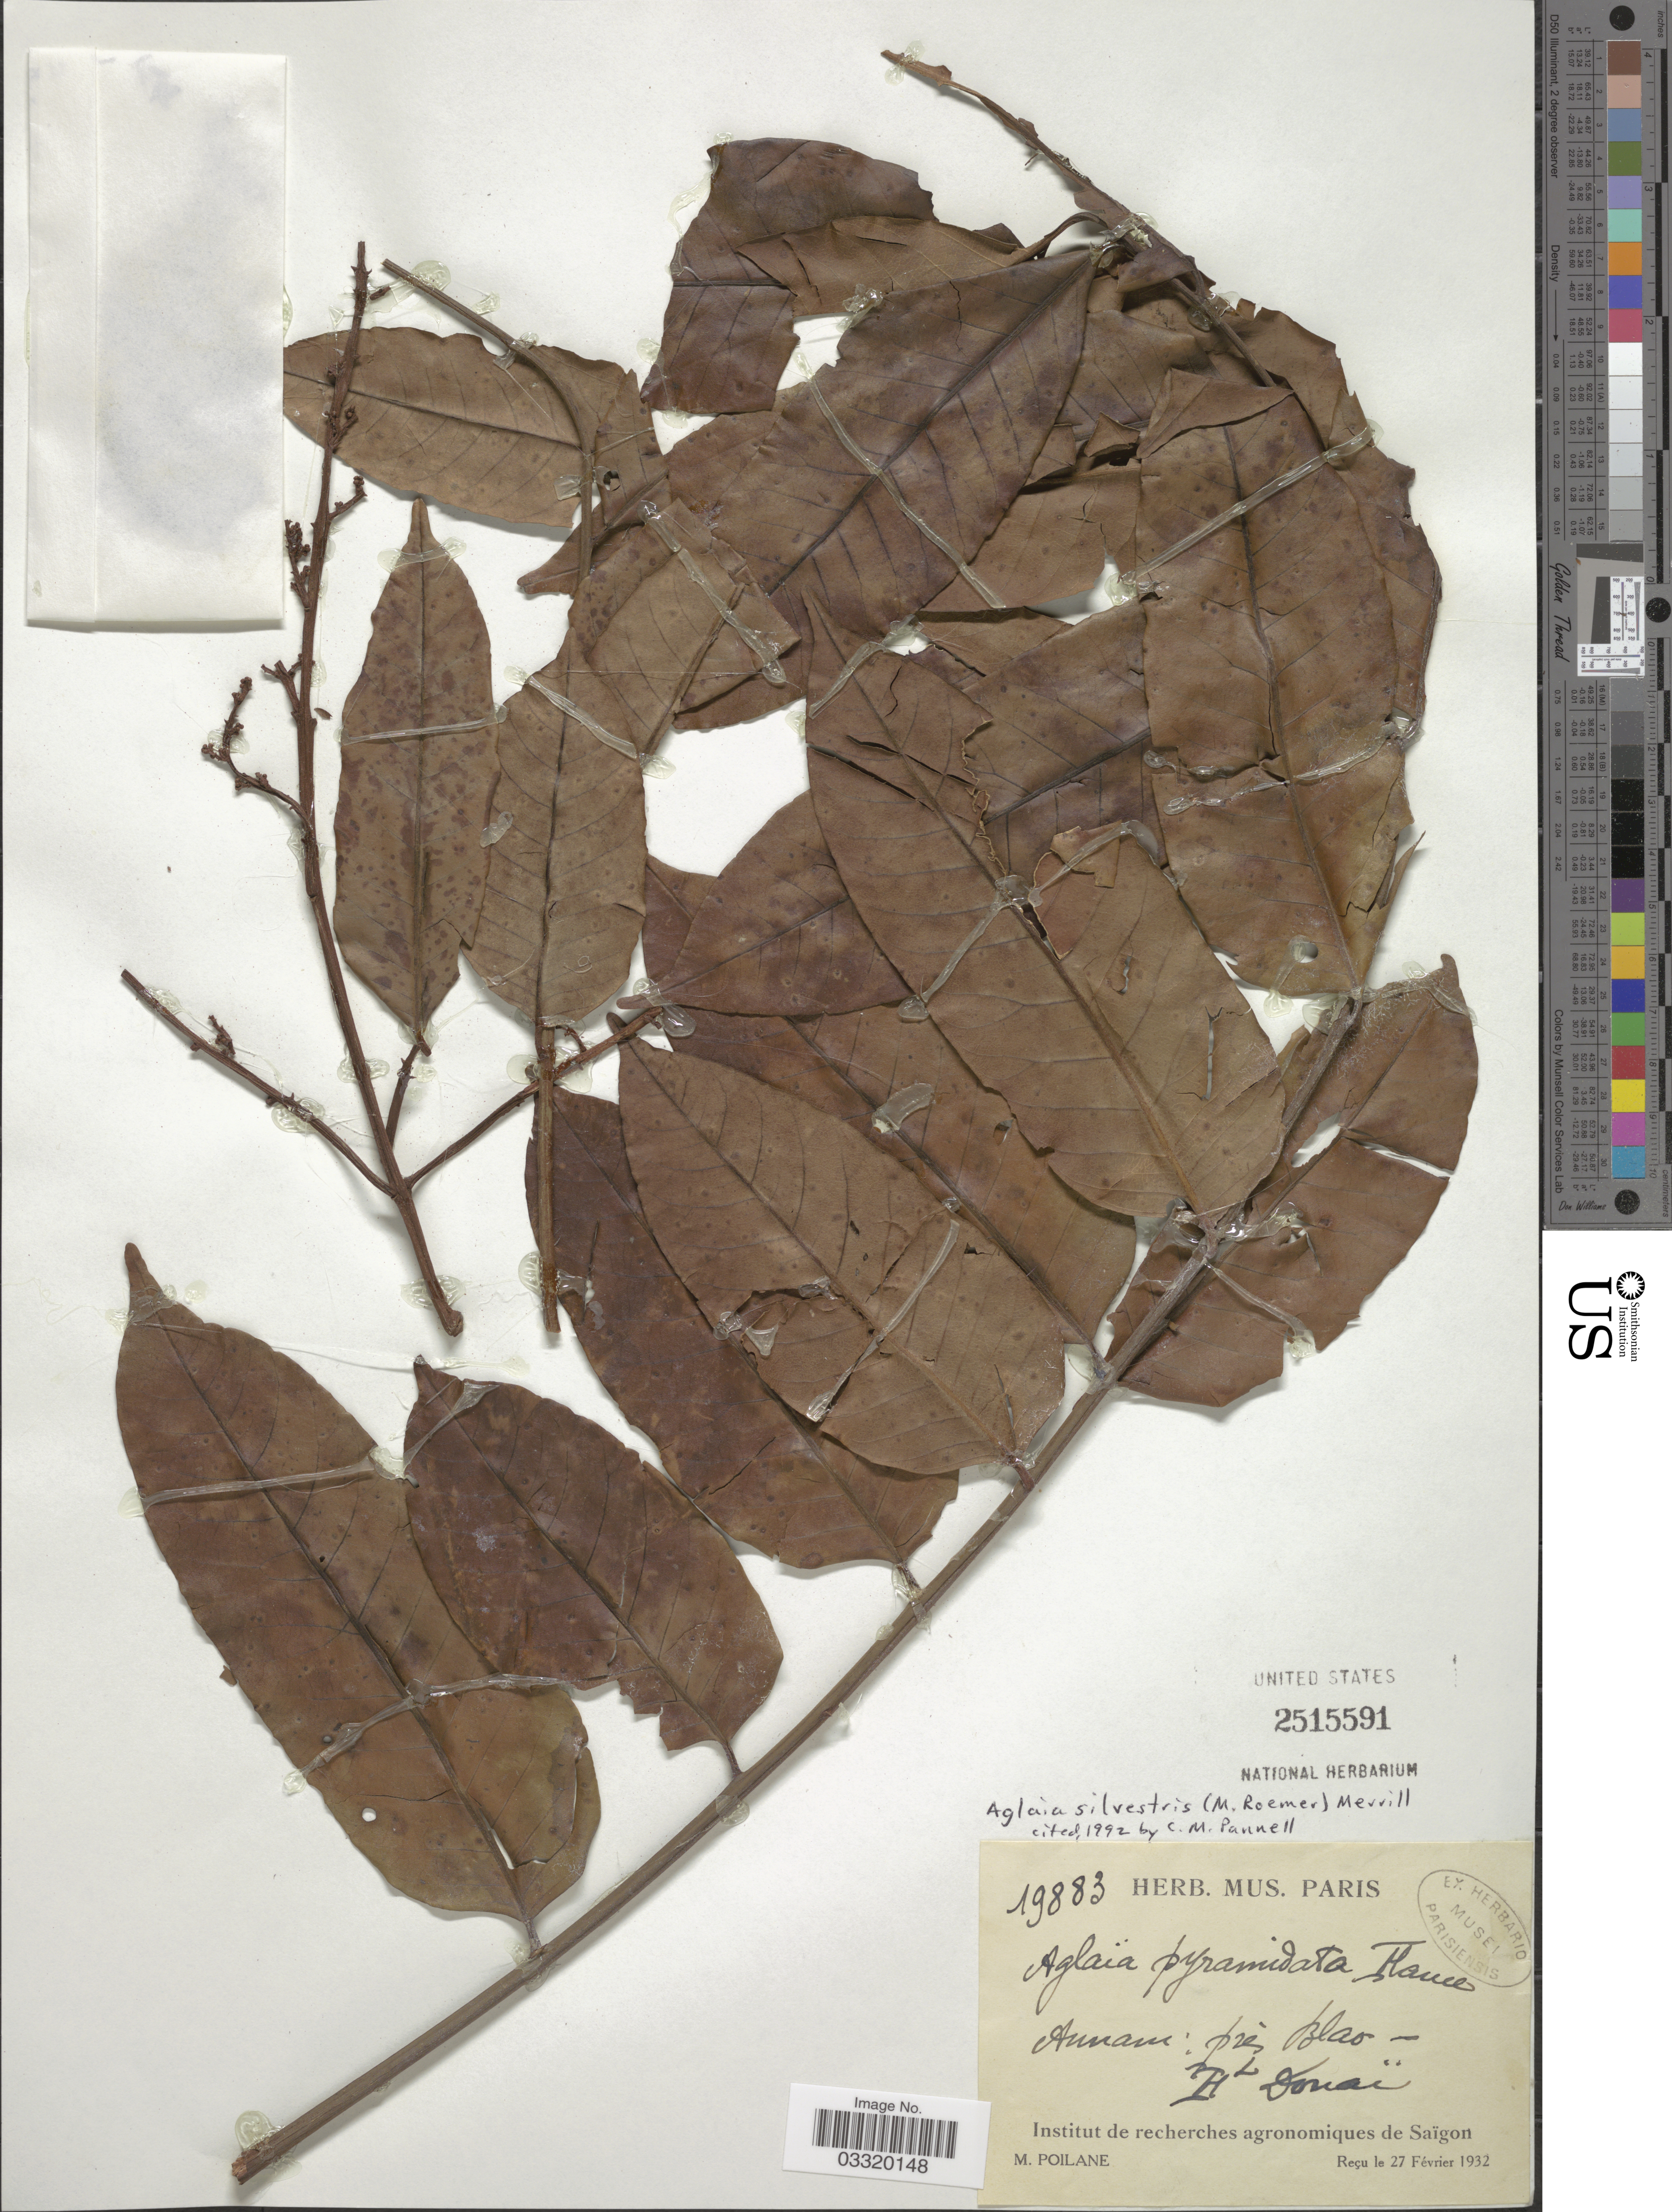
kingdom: Plantae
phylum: Tracheophyta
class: Magnoliopsida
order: Sapindales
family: Meliaceae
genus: Aglaia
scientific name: Aglaia silvestris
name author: (M. Roem.) Merr.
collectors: M. Poilane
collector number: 19883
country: Vietnam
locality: Annam: près Blao. Ht Donaï.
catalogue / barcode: US 2515591